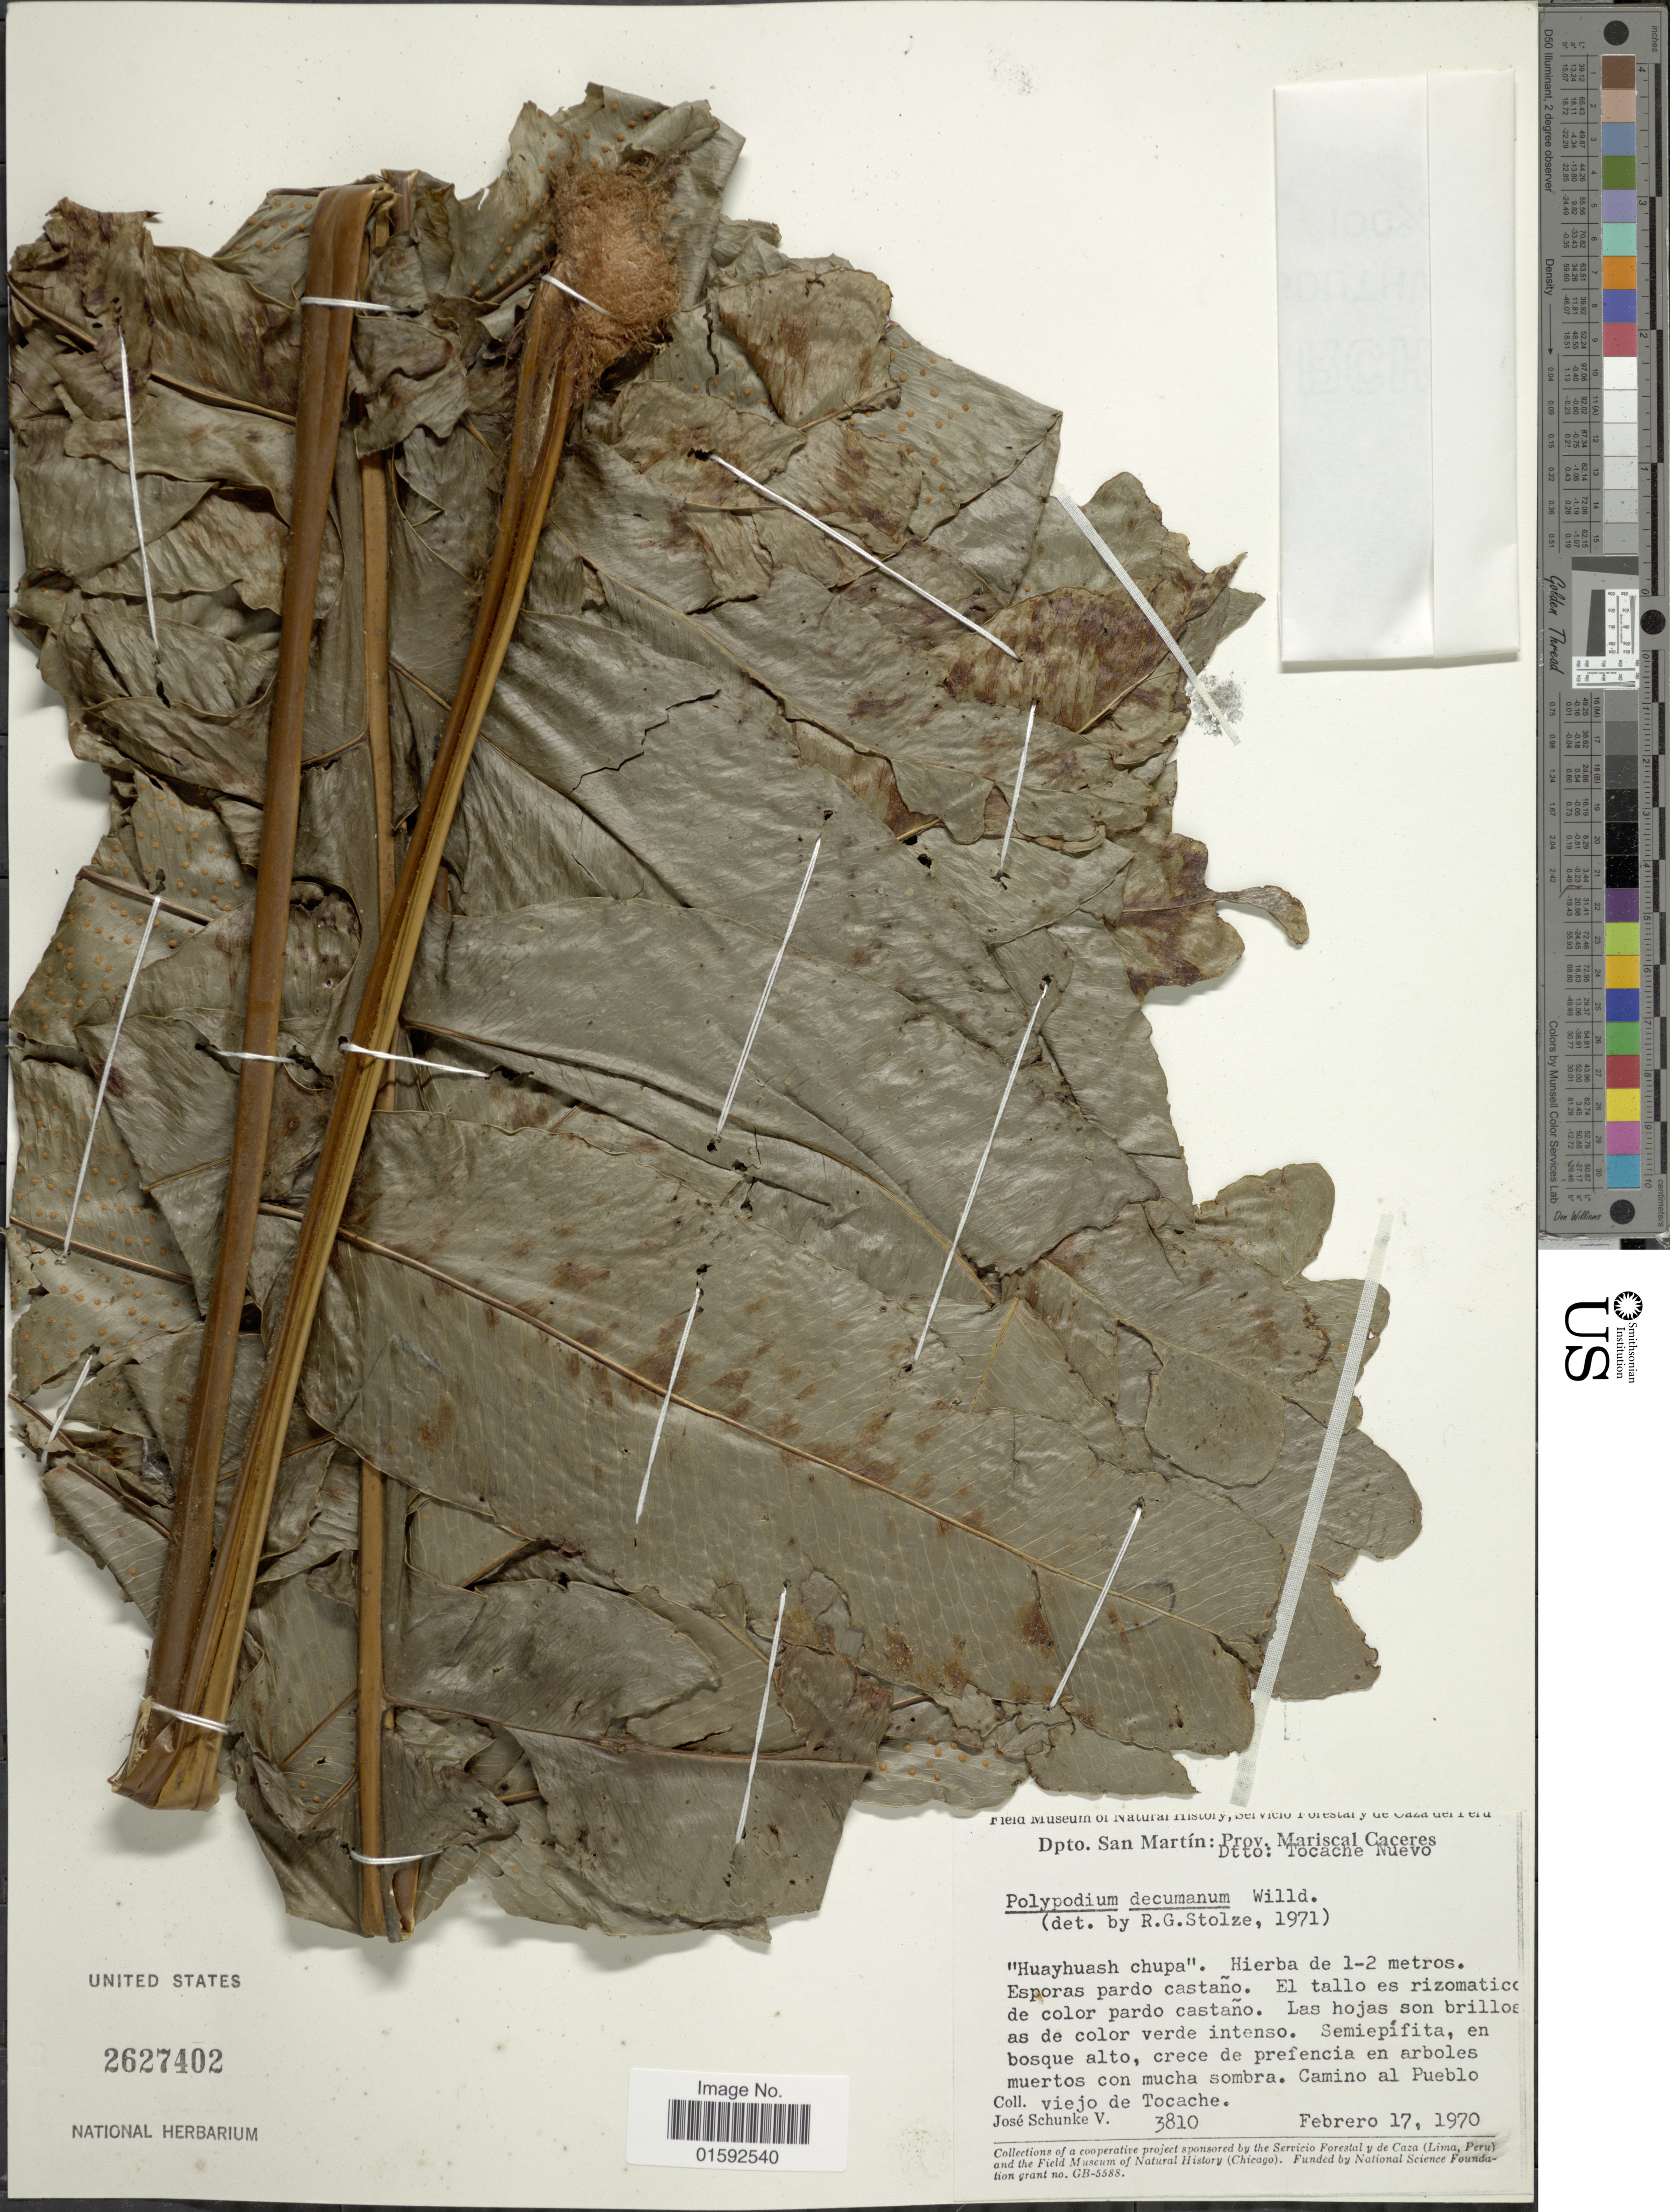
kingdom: Plantae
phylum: Tracheophyta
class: Polypodiopsida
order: Polypodiales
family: Polypodiaceae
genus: Phlebodium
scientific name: Phlebodium decumanum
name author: (Willd.) J. Sm.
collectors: J. Schunke Vigo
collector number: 3810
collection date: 1970-02-17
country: Peru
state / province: San Martín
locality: Dpto. San Martin: Prov. Mariscal Garceres, Dtto: Tocache Nuevo. Camino al Puebla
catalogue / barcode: US 2627402